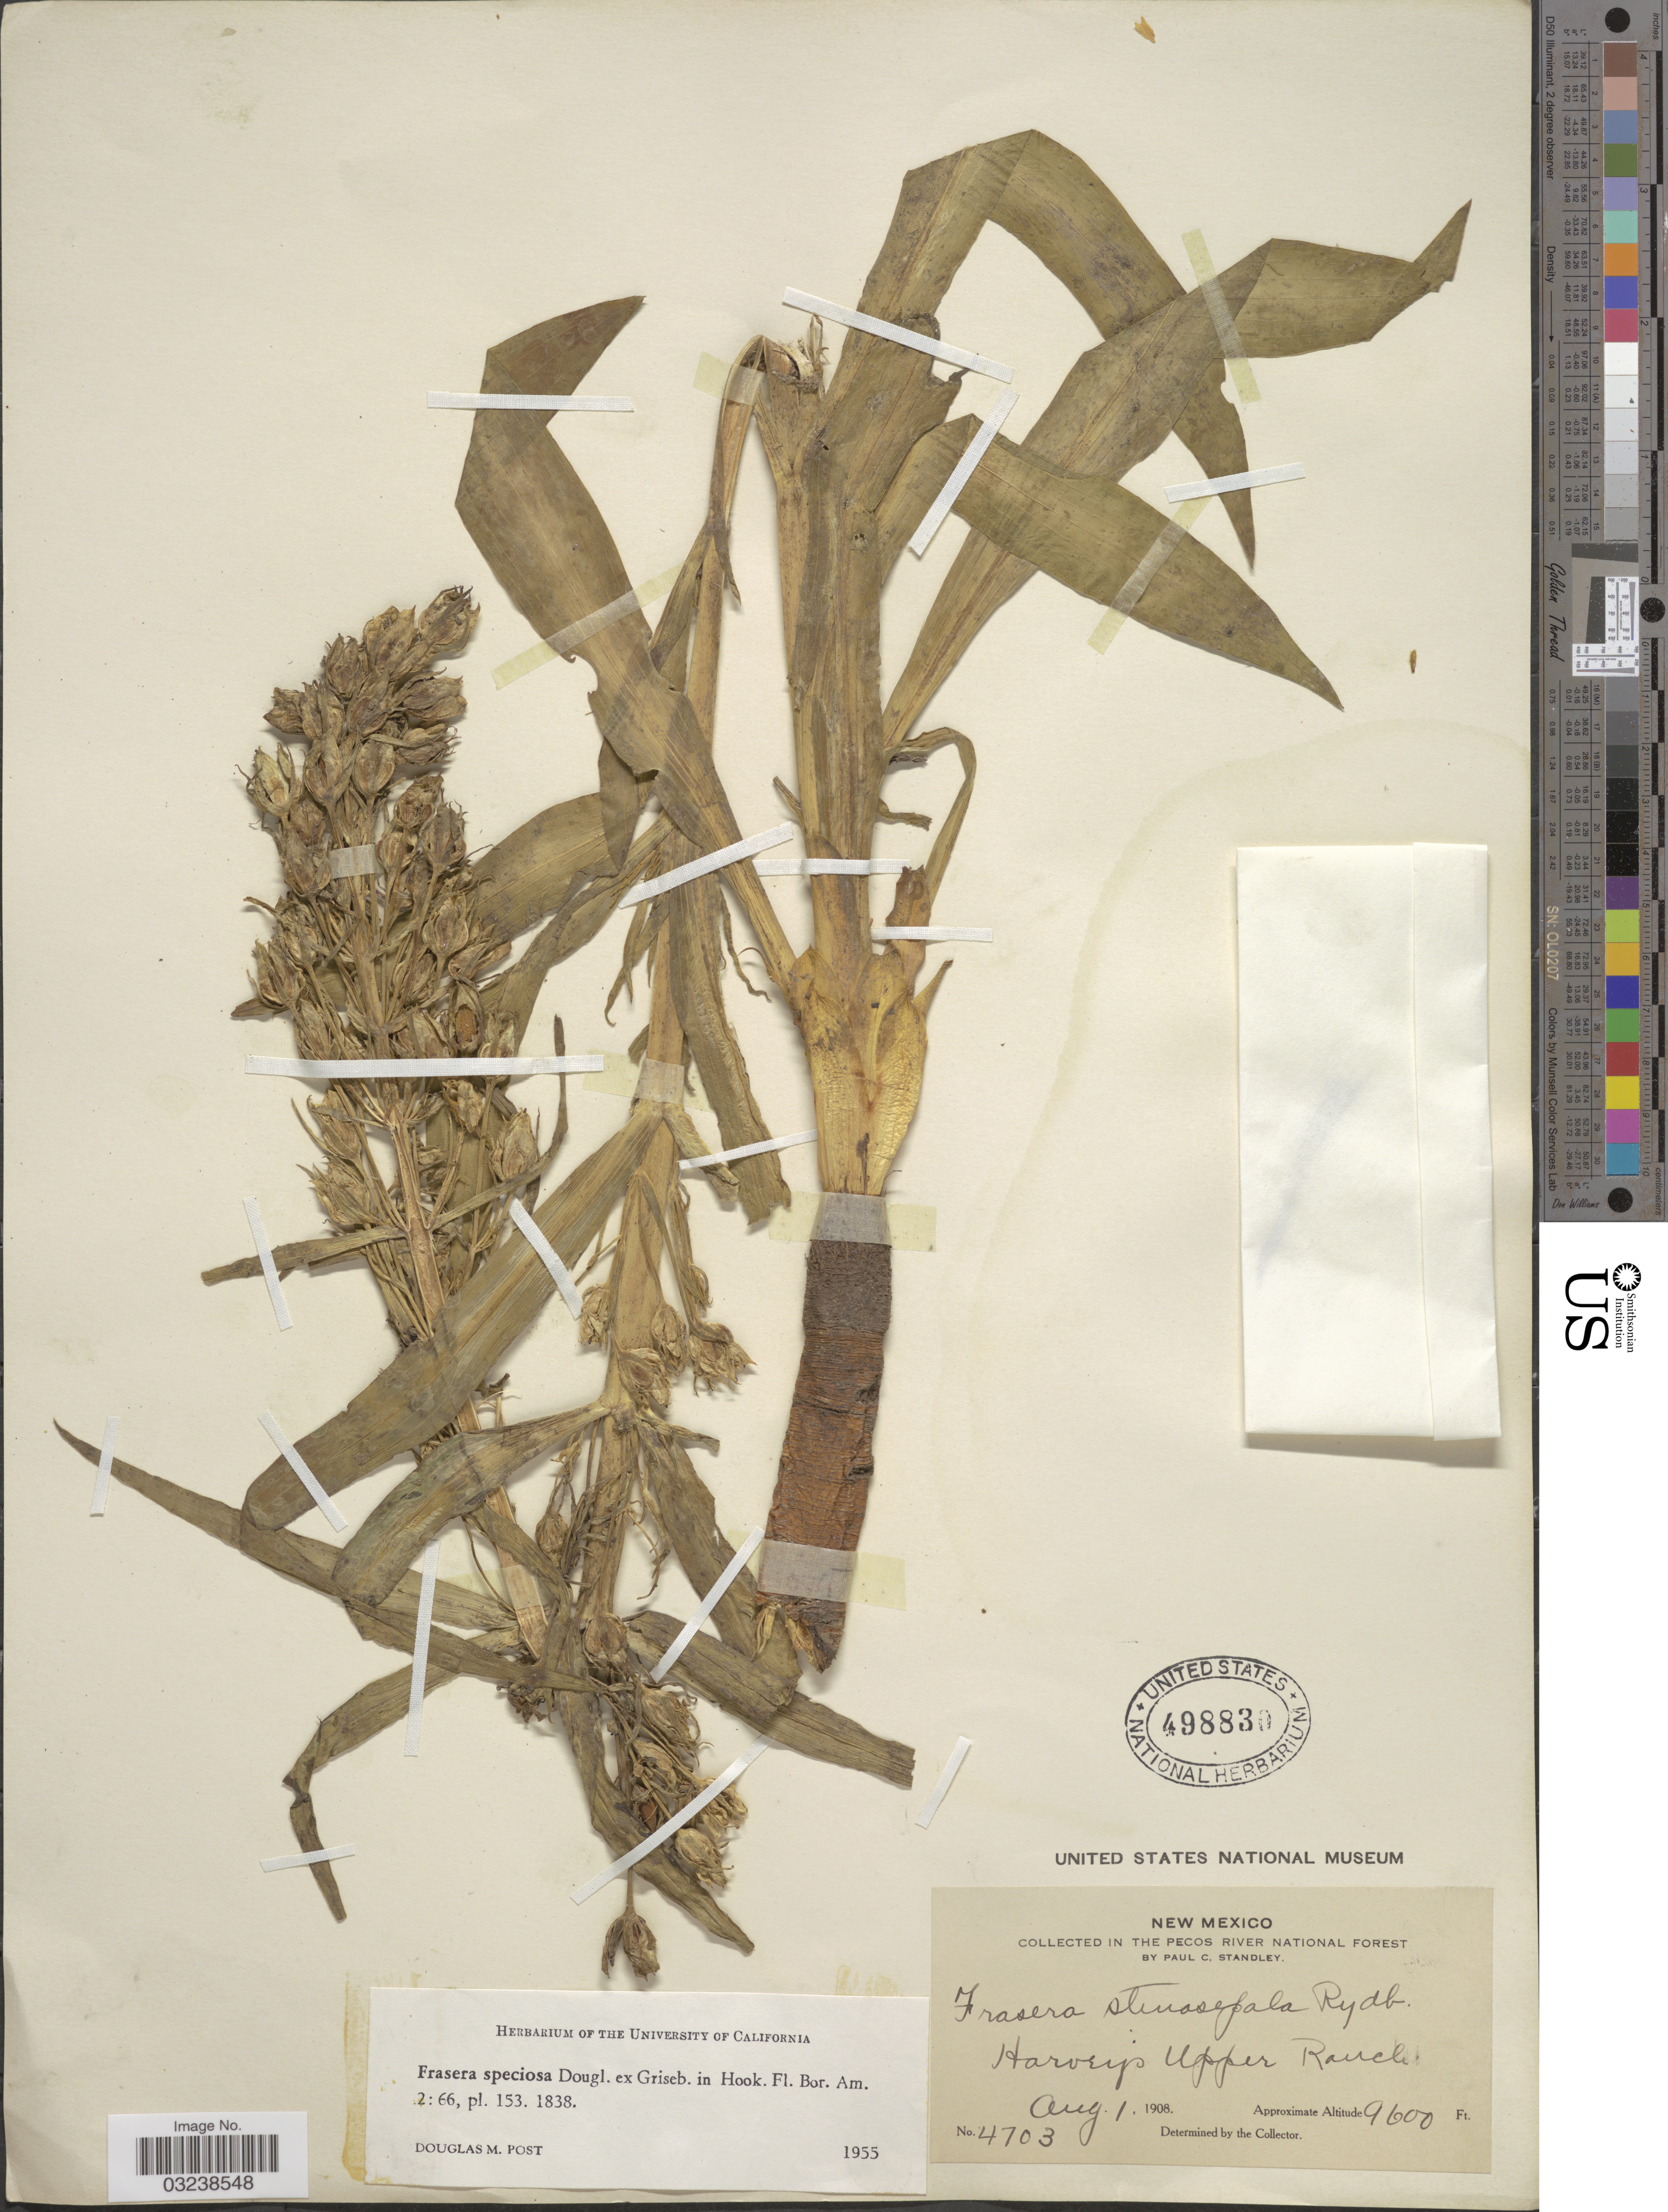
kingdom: Plantae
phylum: Tracheophyta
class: Magnoliopsida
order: Gentianales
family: Gentianaceae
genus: Swertia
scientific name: Swertia radiata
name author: (Kellogg) Kuntze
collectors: P. C. Standley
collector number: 4703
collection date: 1908-08-01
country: United States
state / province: New Mexico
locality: In the Pecos River National Forest. Harvey's Upper Ranch.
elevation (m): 2926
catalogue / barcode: US 498830